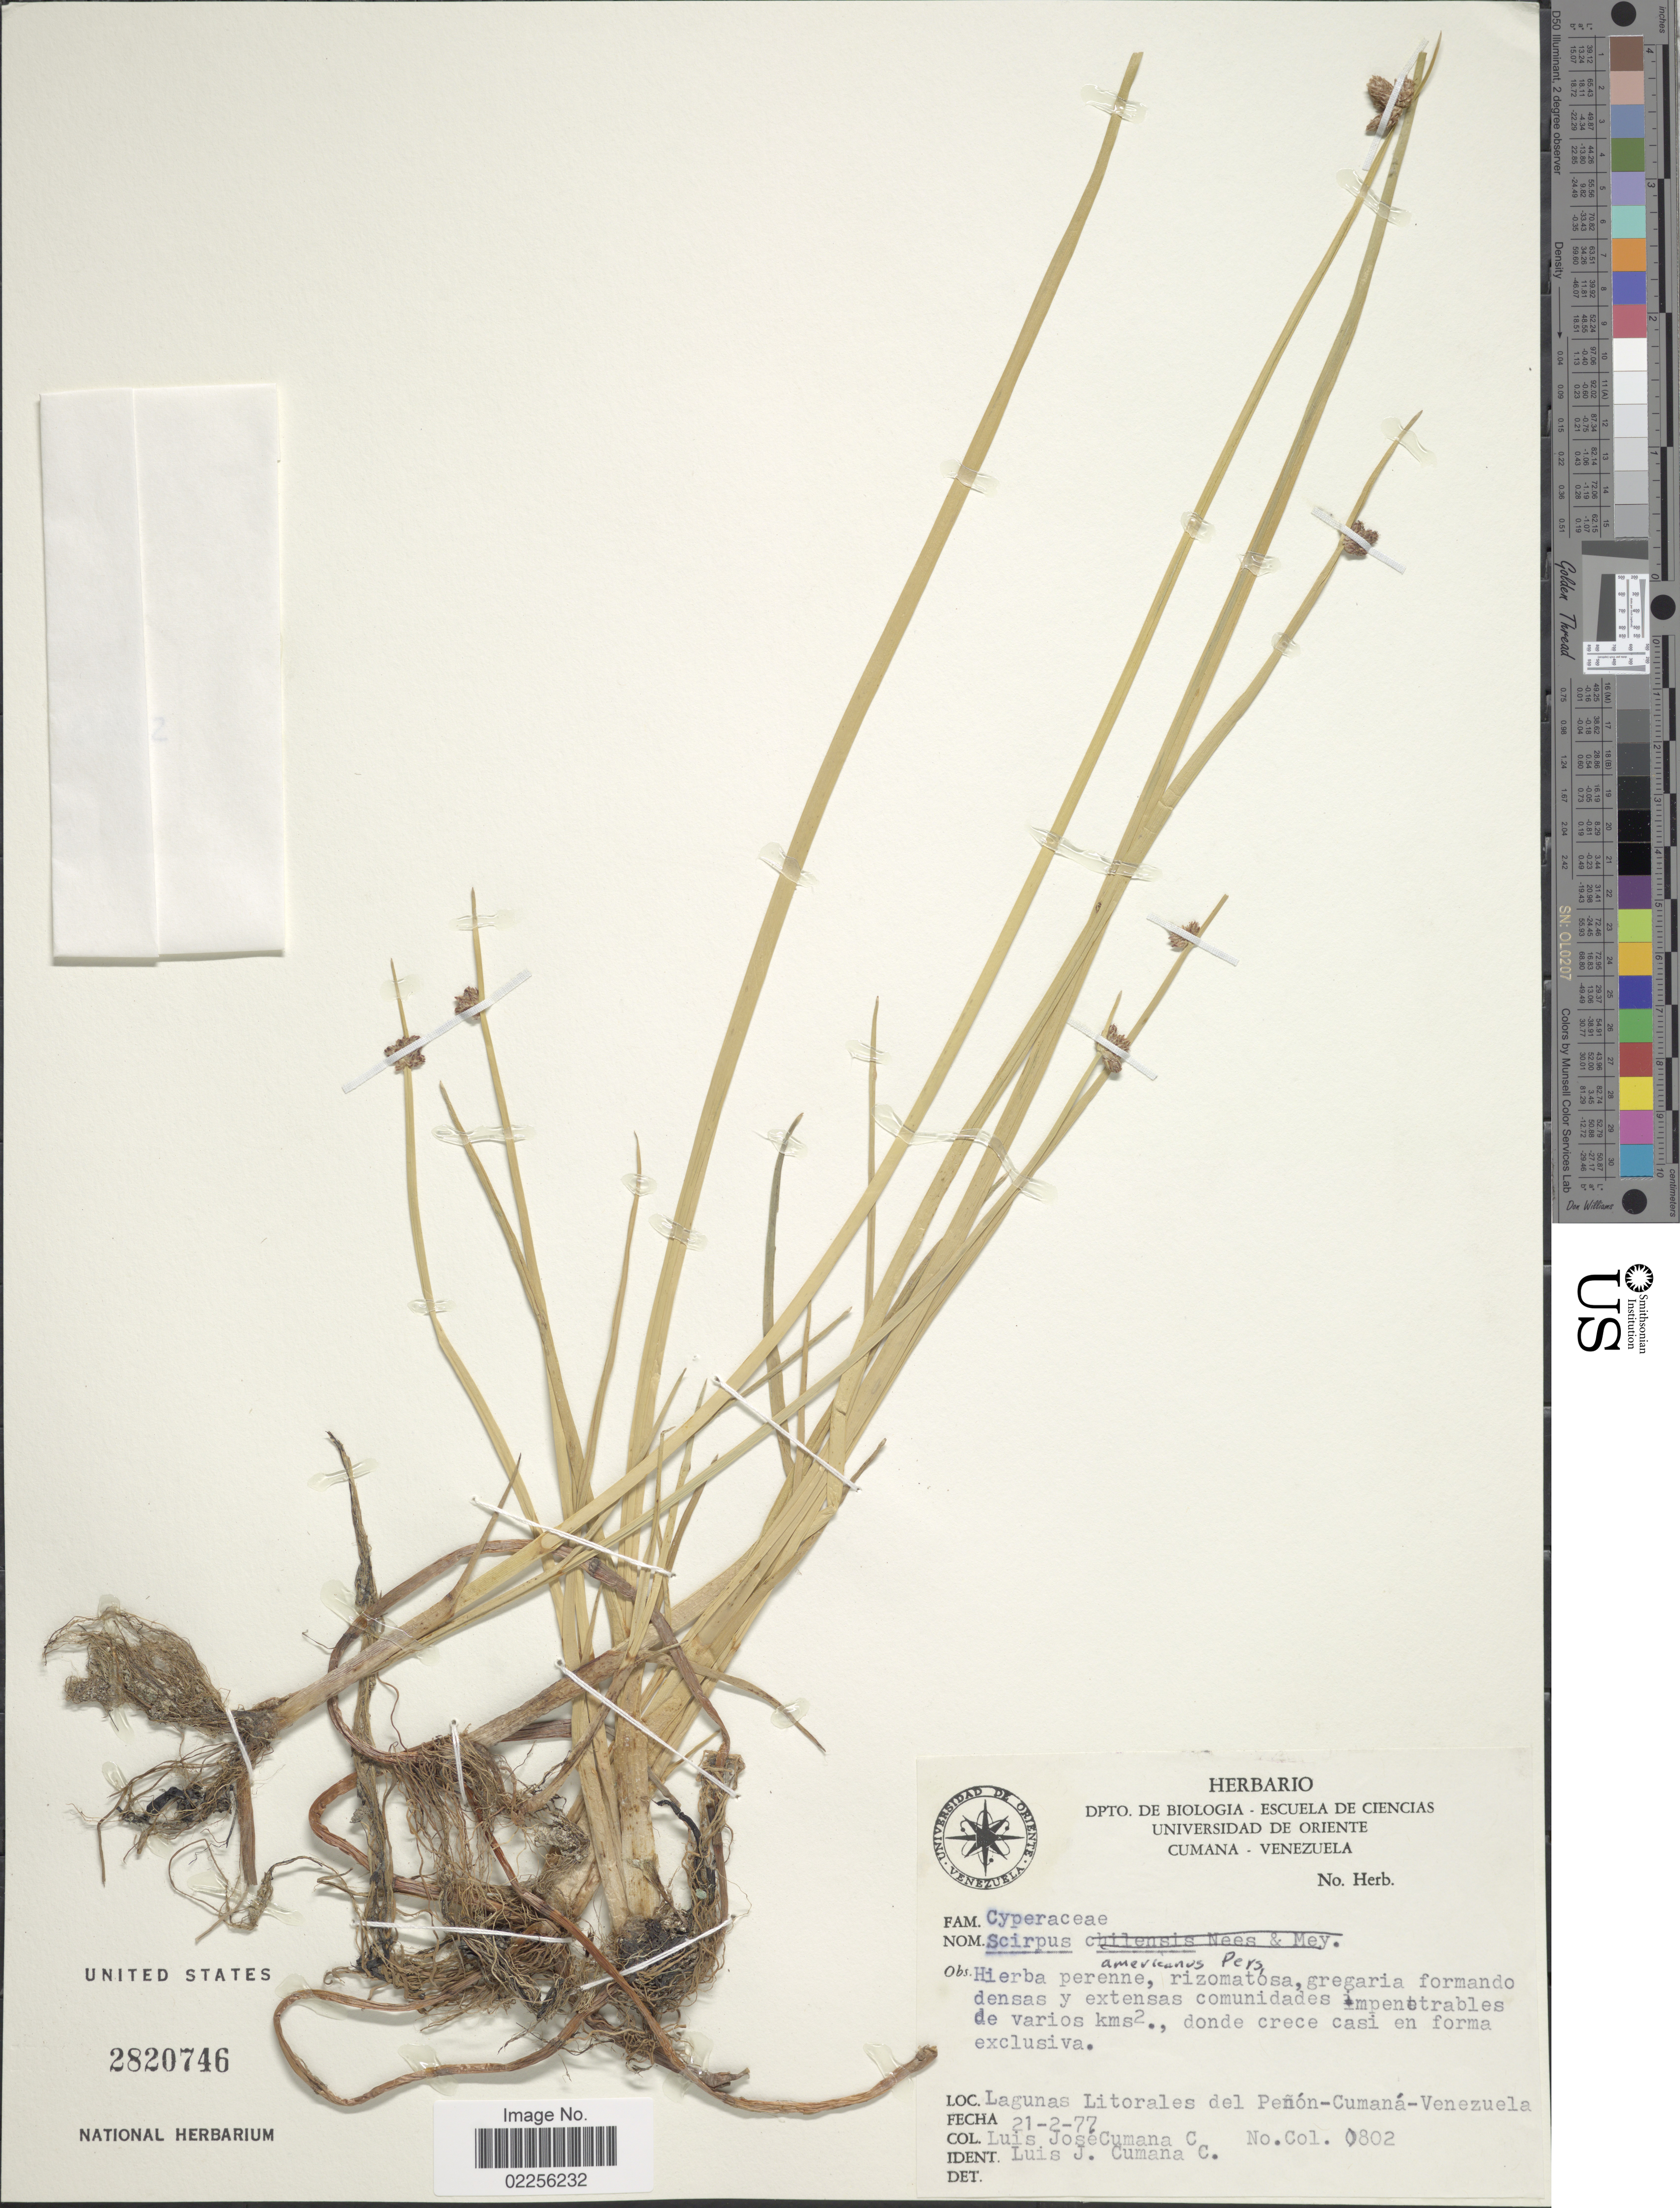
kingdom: Plantae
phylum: Tracheophyta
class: Liliopsida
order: Poales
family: Cyperaceae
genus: Schoenoplectus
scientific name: Schoenoplectus pungens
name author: (Vahl) Palla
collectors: L. J. Cumaná C.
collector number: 0802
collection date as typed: Transcribed d/m/y: 21/2/77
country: Venezuela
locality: Lagunas Litorales del Penón-Cumaná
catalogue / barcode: US 2820746